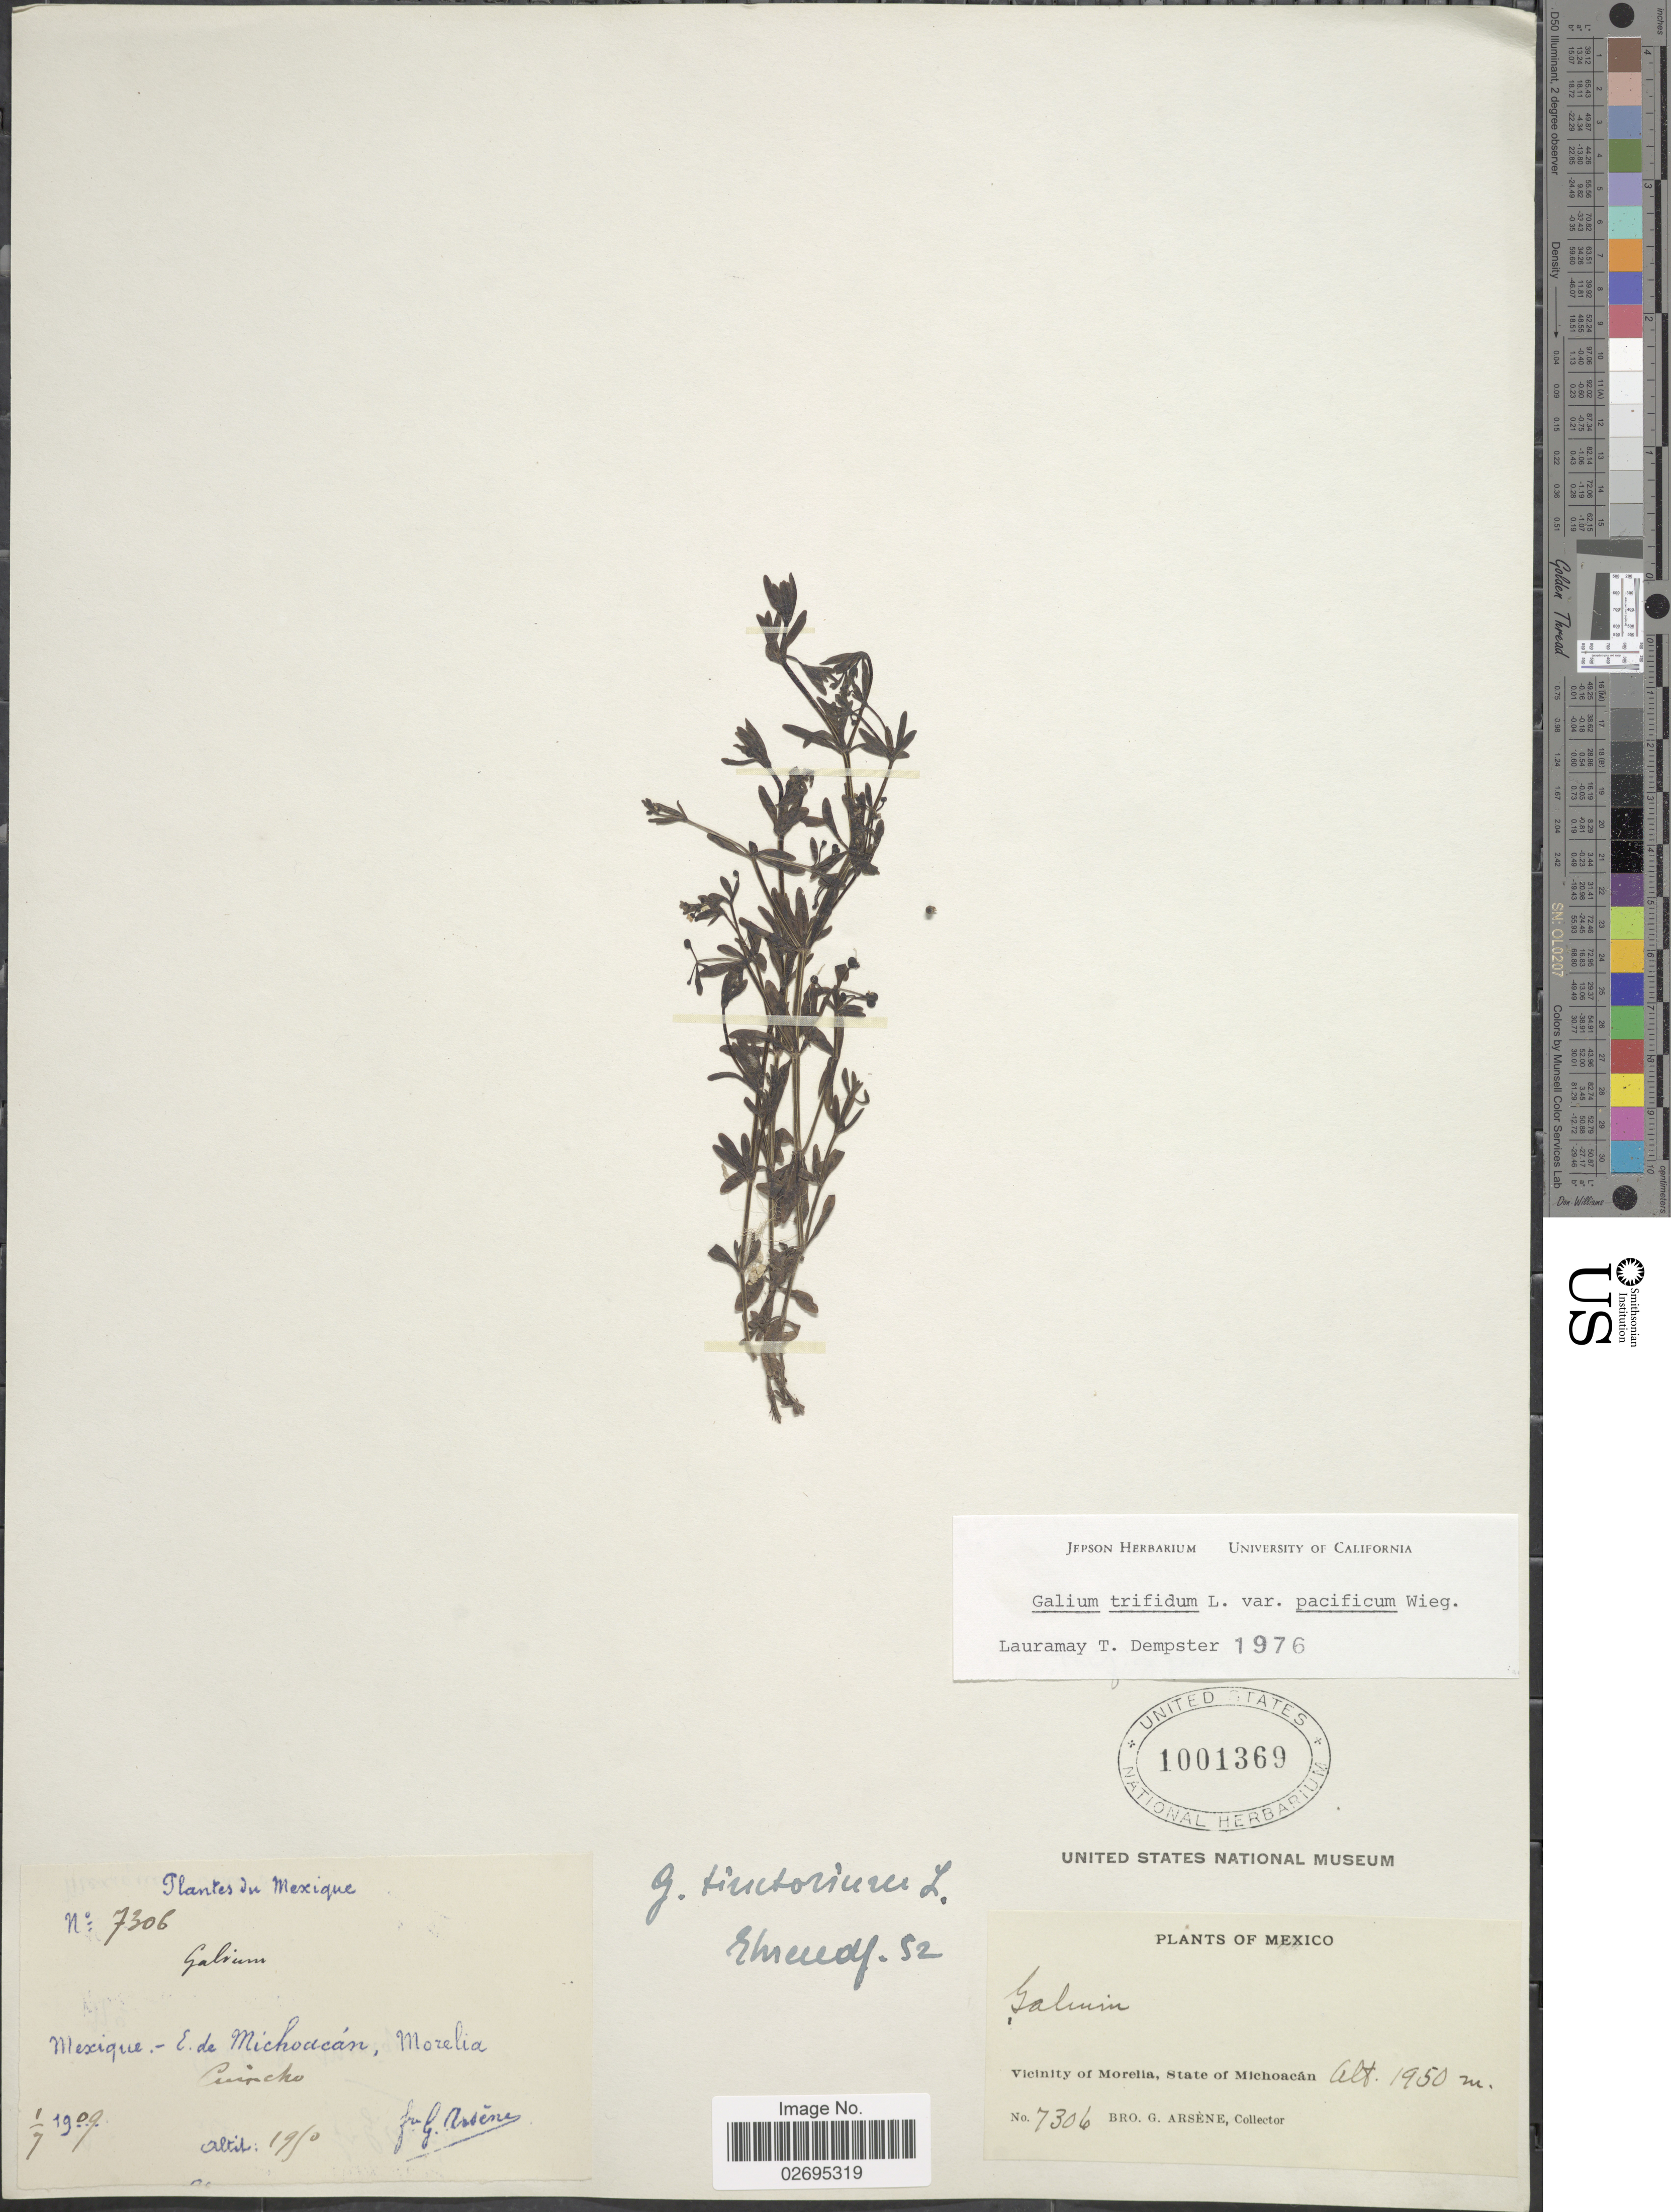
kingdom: Plantae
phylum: Tracheophyta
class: Magnoliopsida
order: Gentianales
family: Rubiaceae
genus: Galium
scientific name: Galium trifidum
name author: L.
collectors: Bro. G. Arsène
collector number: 7306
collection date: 1909-07-01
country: Mexico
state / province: Michoacán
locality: Cuincho, Vicinity of Morelia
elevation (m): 1950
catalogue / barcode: US 1001369